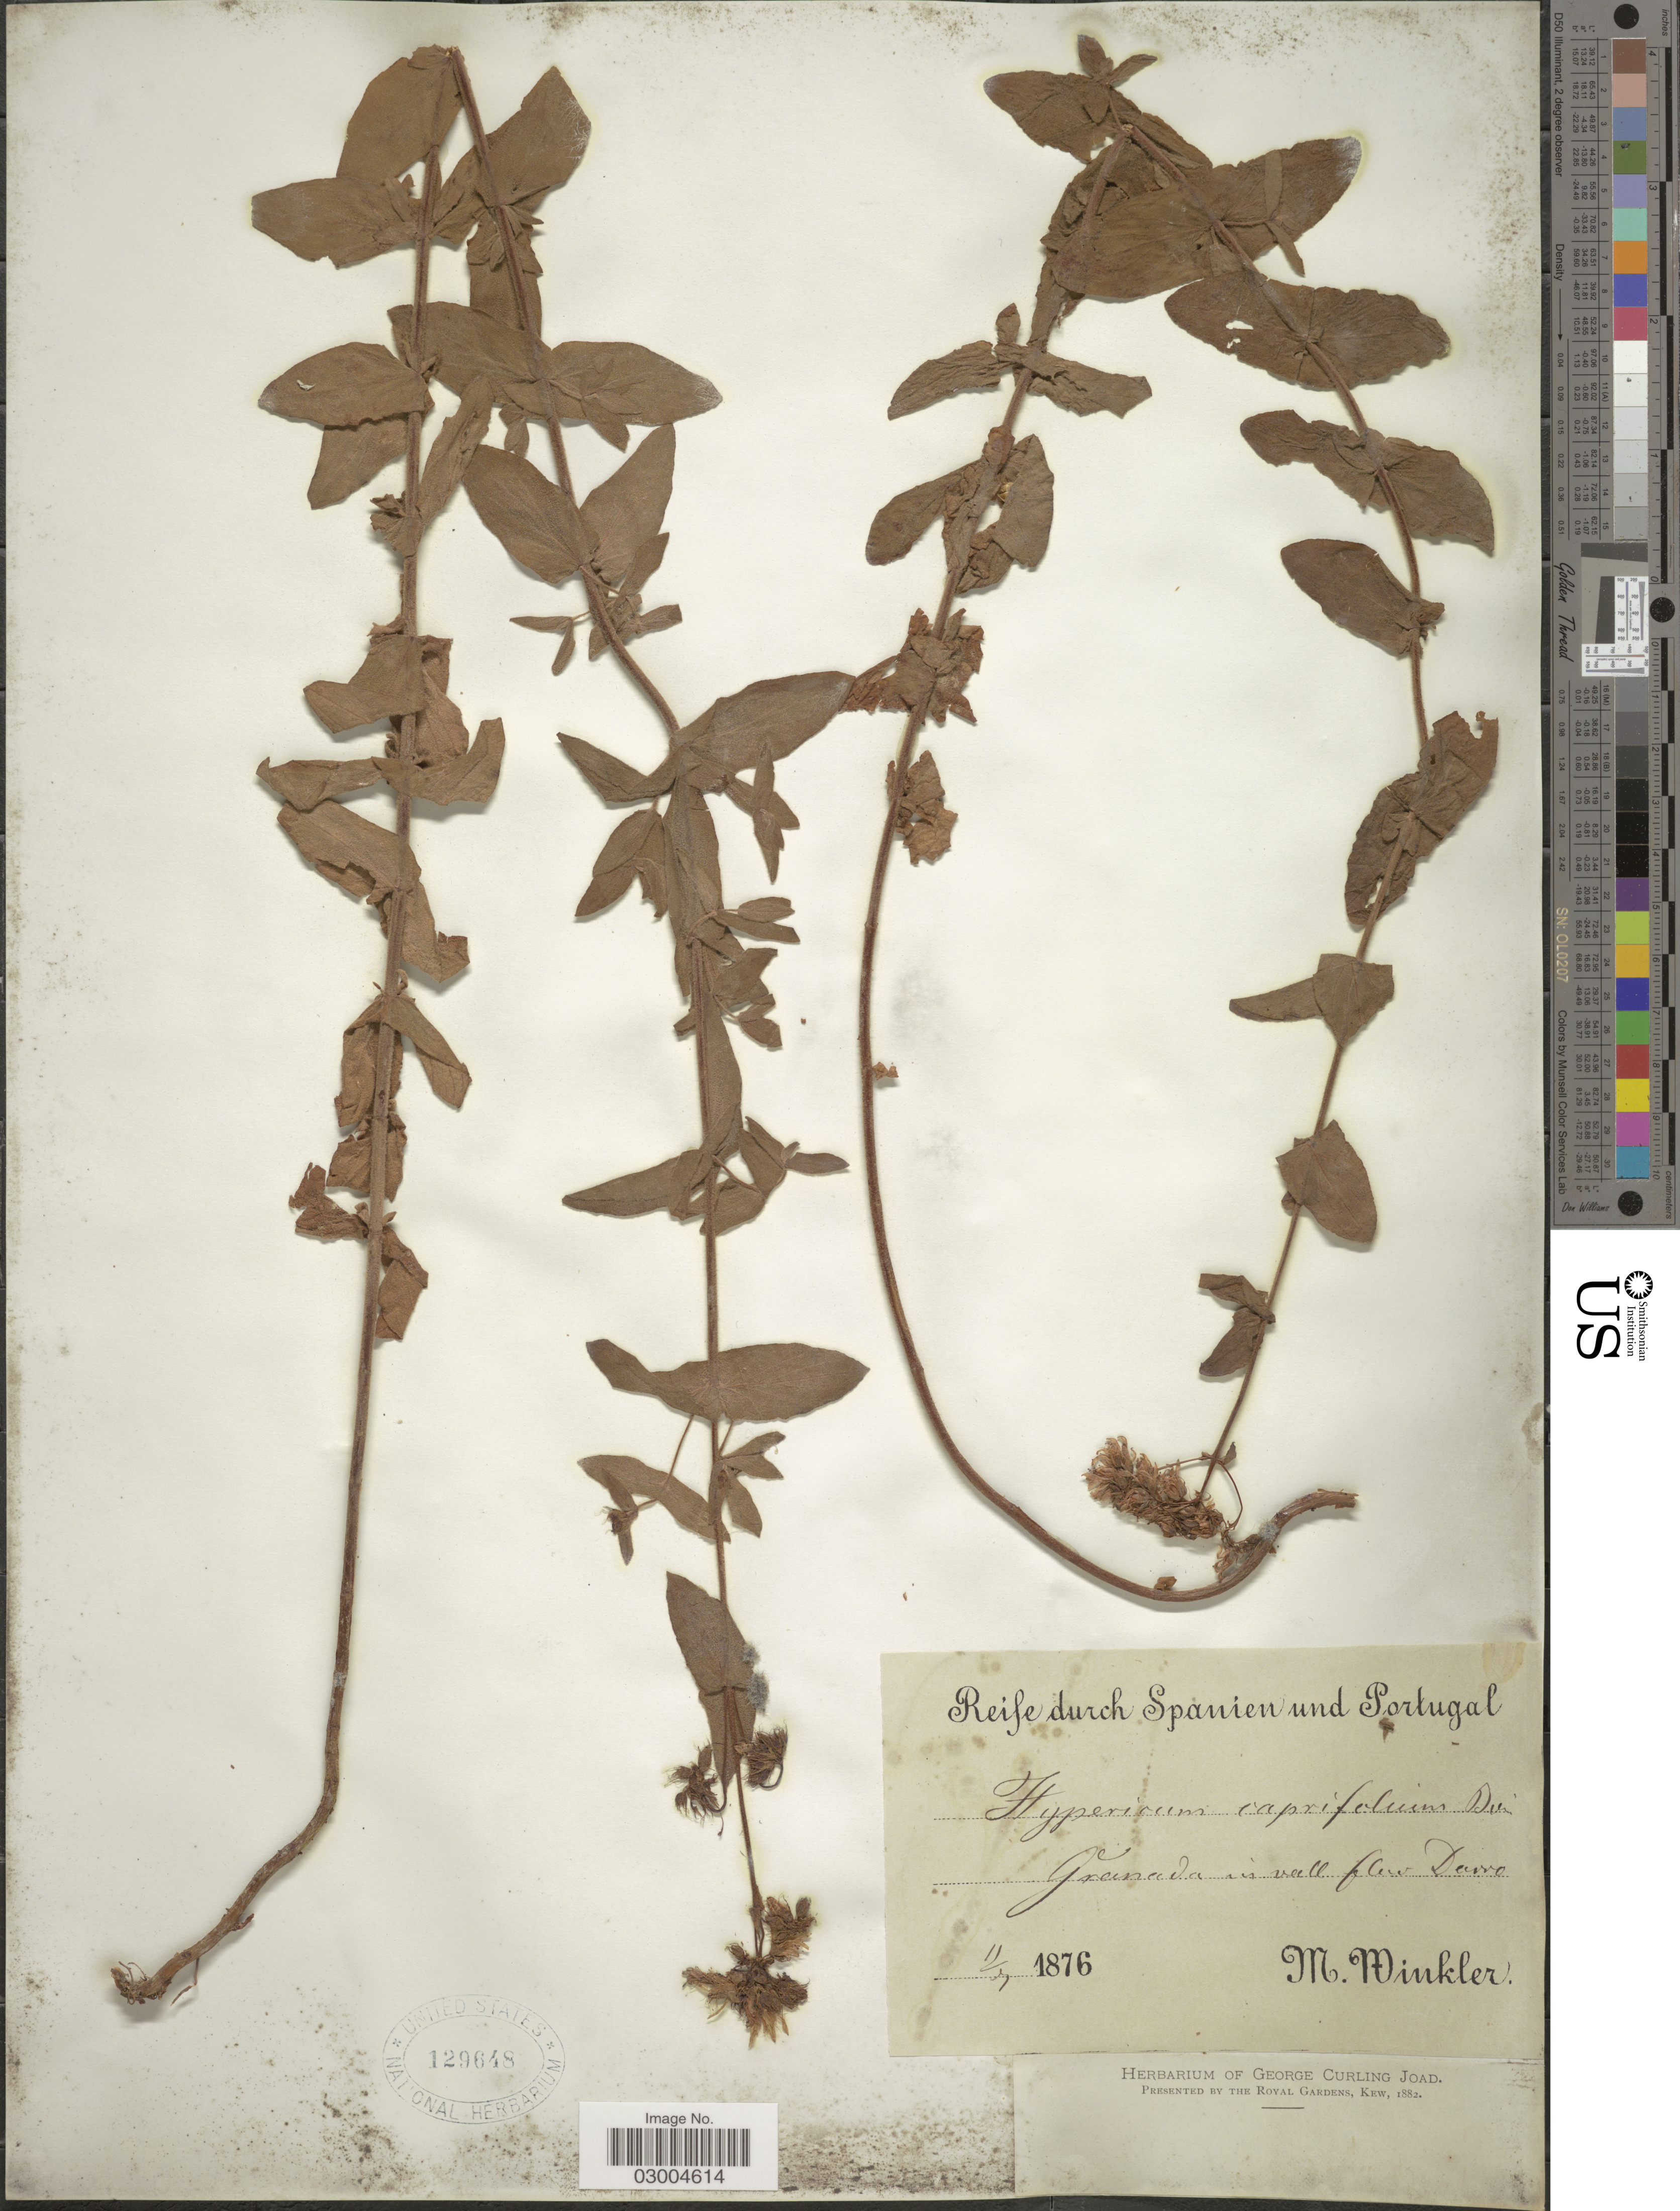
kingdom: Plantae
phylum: Tracheophyta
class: Magnoliopsida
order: Malpighiales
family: Hypericaceae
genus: Hypericum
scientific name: Hypericum caprifolium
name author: Boiss.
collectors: M. Winkler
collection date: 1876-03-11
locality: Spanien und Portugal. Granada in valle fluv Darro.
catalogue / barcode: US 129648